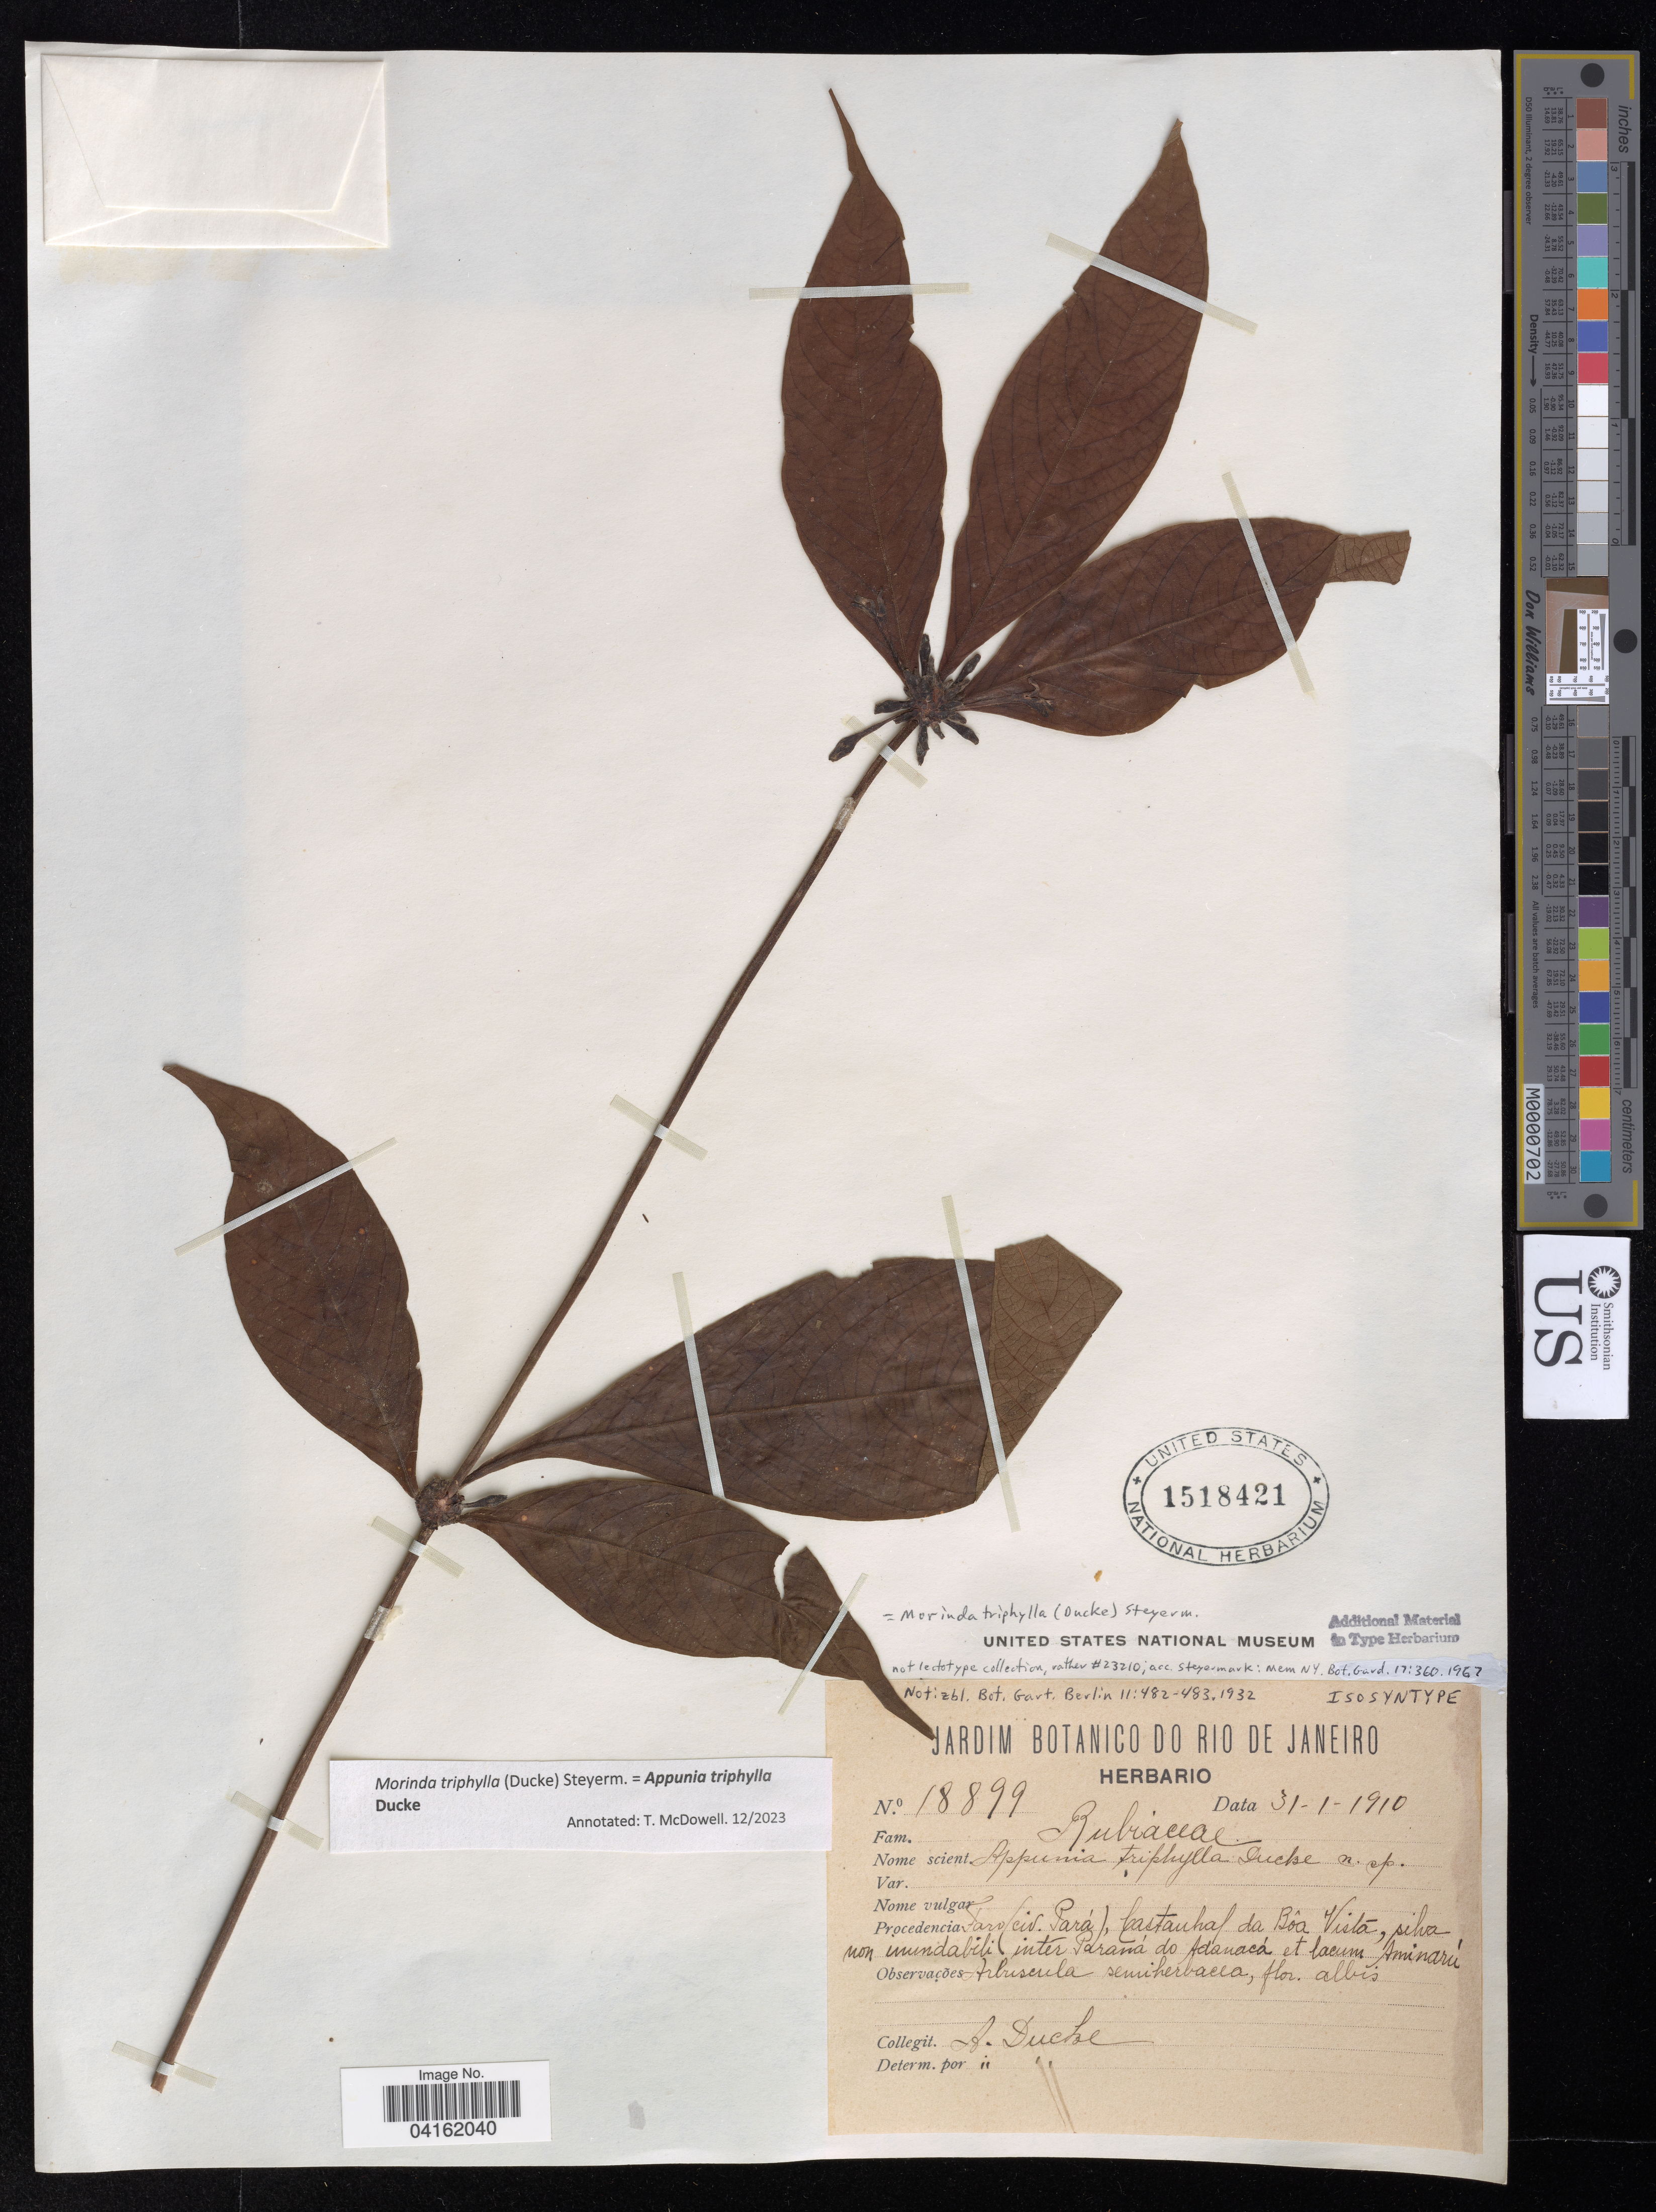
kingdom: Plantae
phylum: Tracheophyta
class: Magnoliopsida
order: Gentianales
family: Rubiaceae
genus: Appunia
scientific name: Appunia triphylla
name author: Ducke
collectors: A. Ducke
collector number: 18899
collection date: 1910-01-31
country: Brazil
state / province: Pará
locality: Faro, Castauhal da Bôa Vista, silva non inundabili inter Paraná do Adanacá et lacum Aminarú.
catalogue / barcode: US 1518421